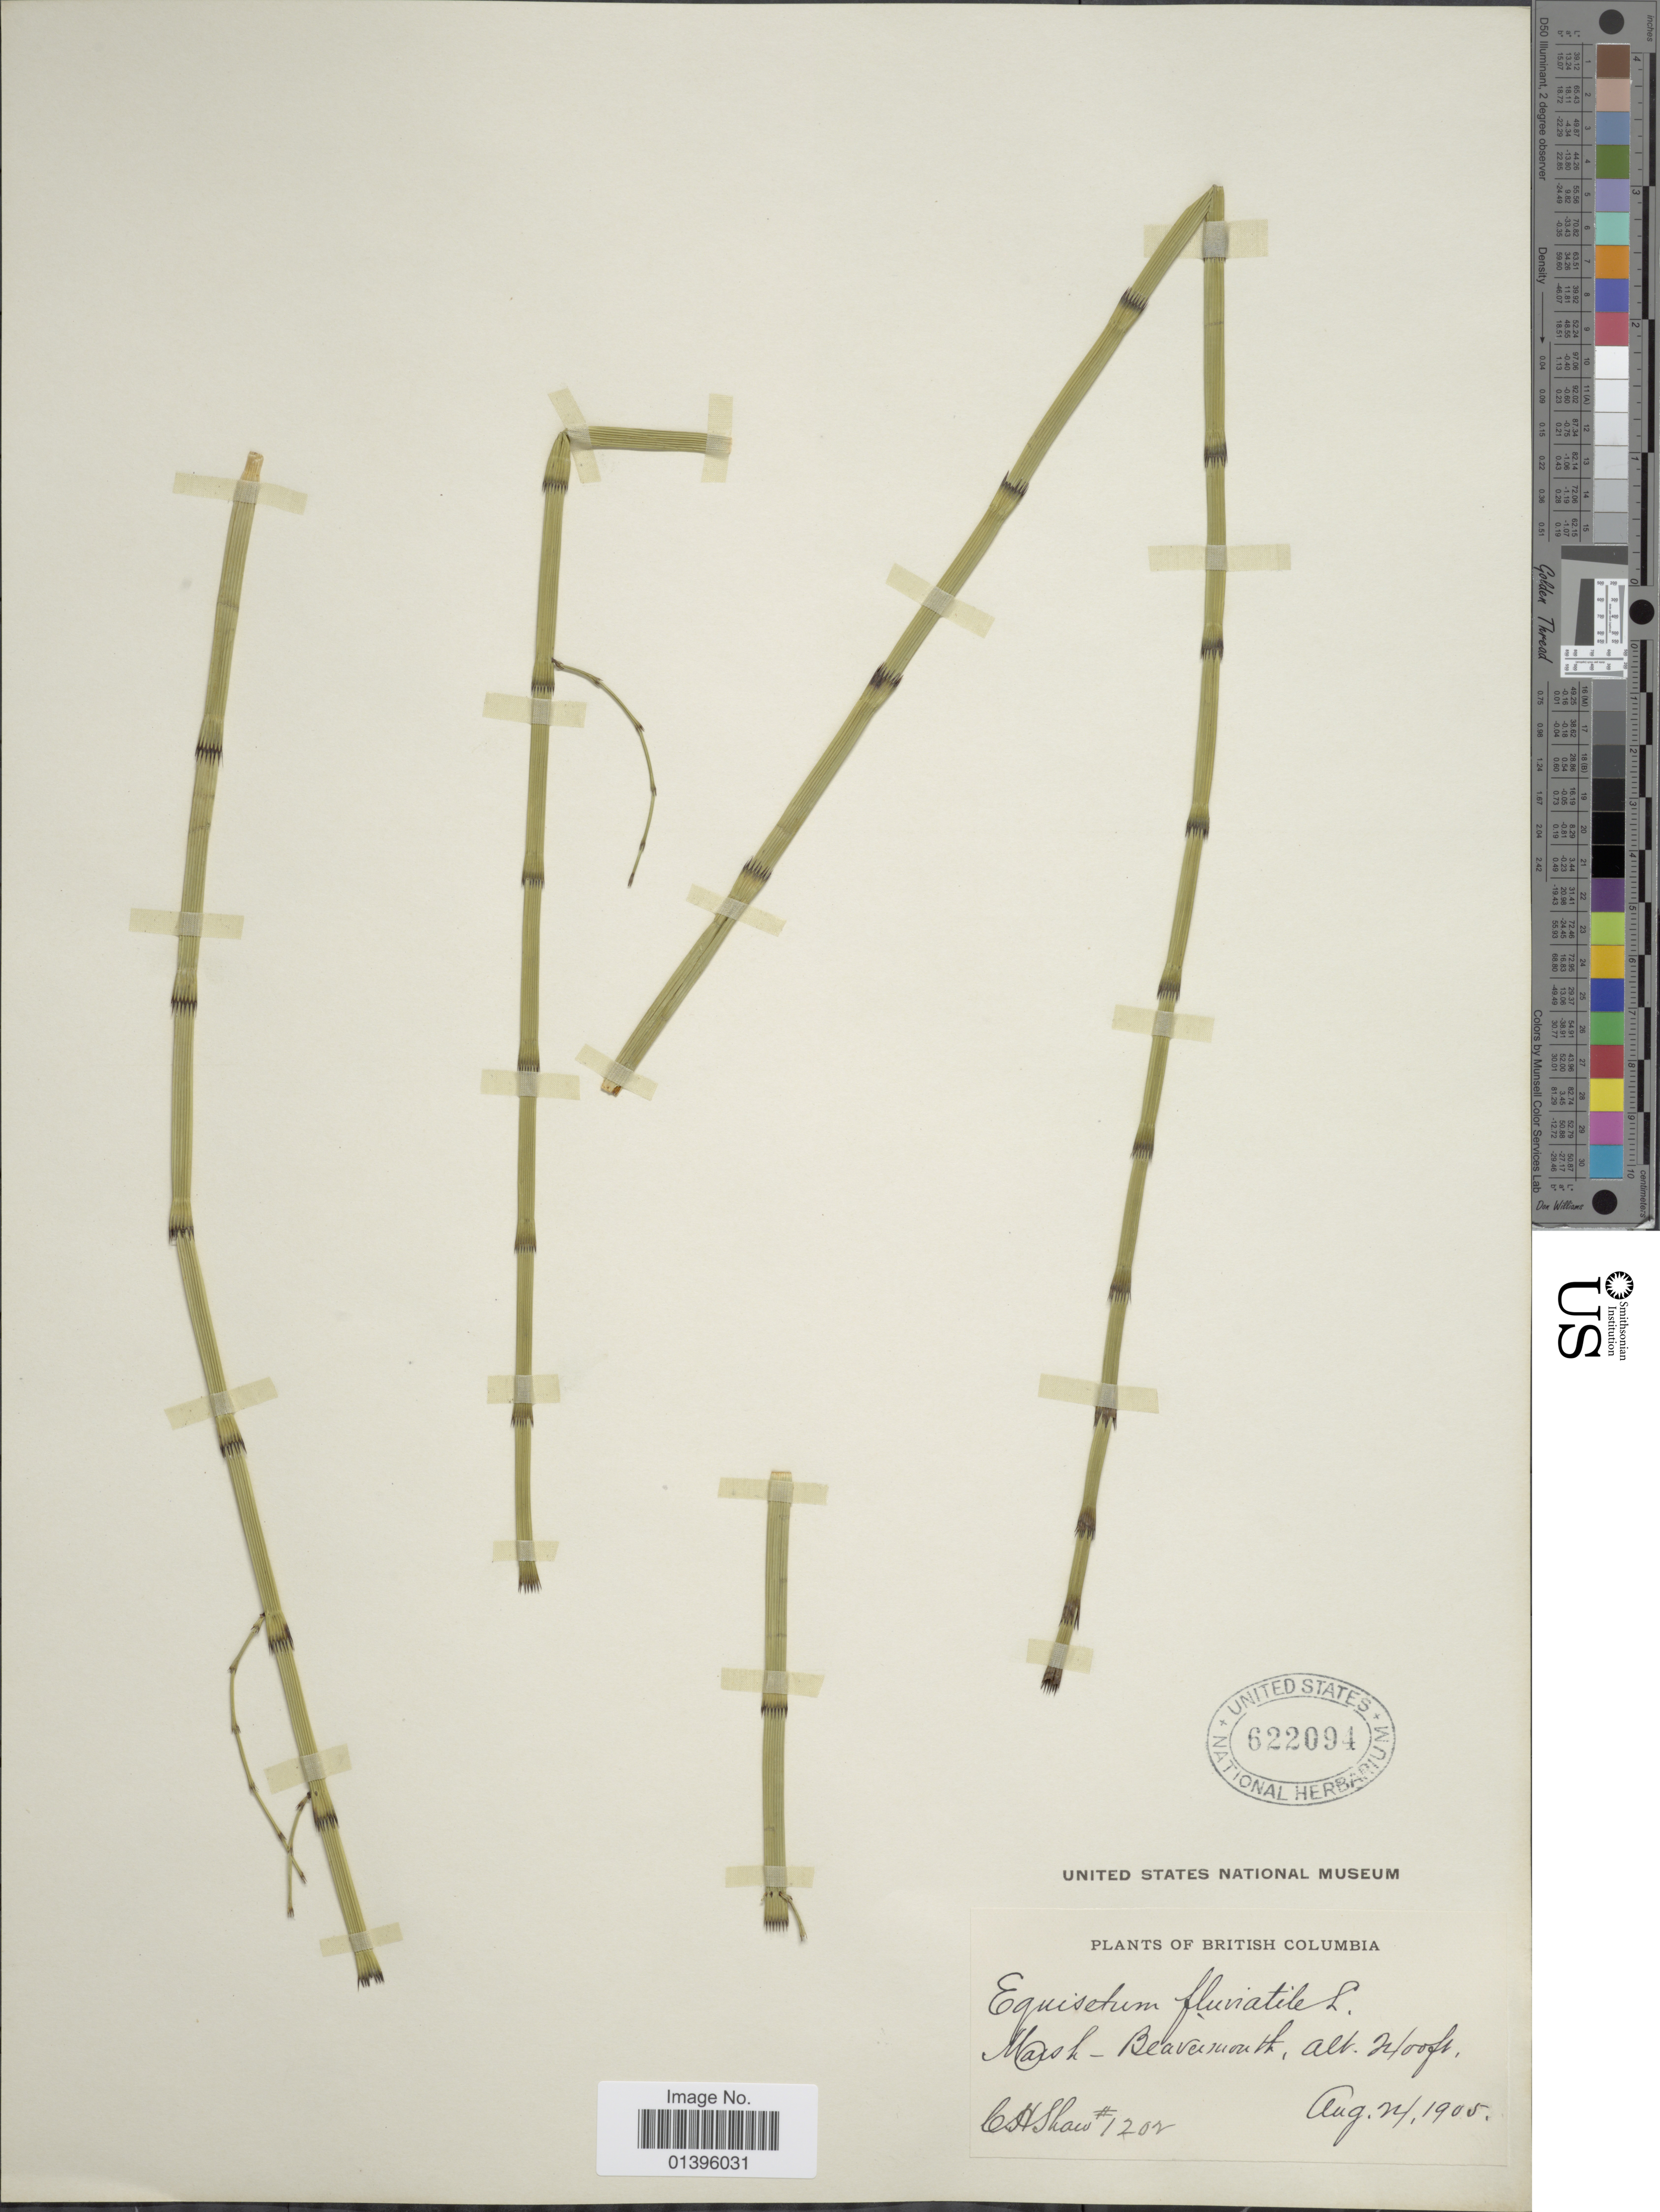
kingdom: Plantae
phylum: Tracheophyta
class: Polypodiopsida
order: Equisetales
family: Equisetaceae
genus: Equisetum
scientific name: Equisetum fluviatile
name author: L.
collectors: C. H. Shaw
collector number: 1202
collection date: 1905-08-24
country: Canada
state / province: British Columbia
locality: Marsh - Beavermouth.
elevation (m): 732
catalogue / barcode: US 622094